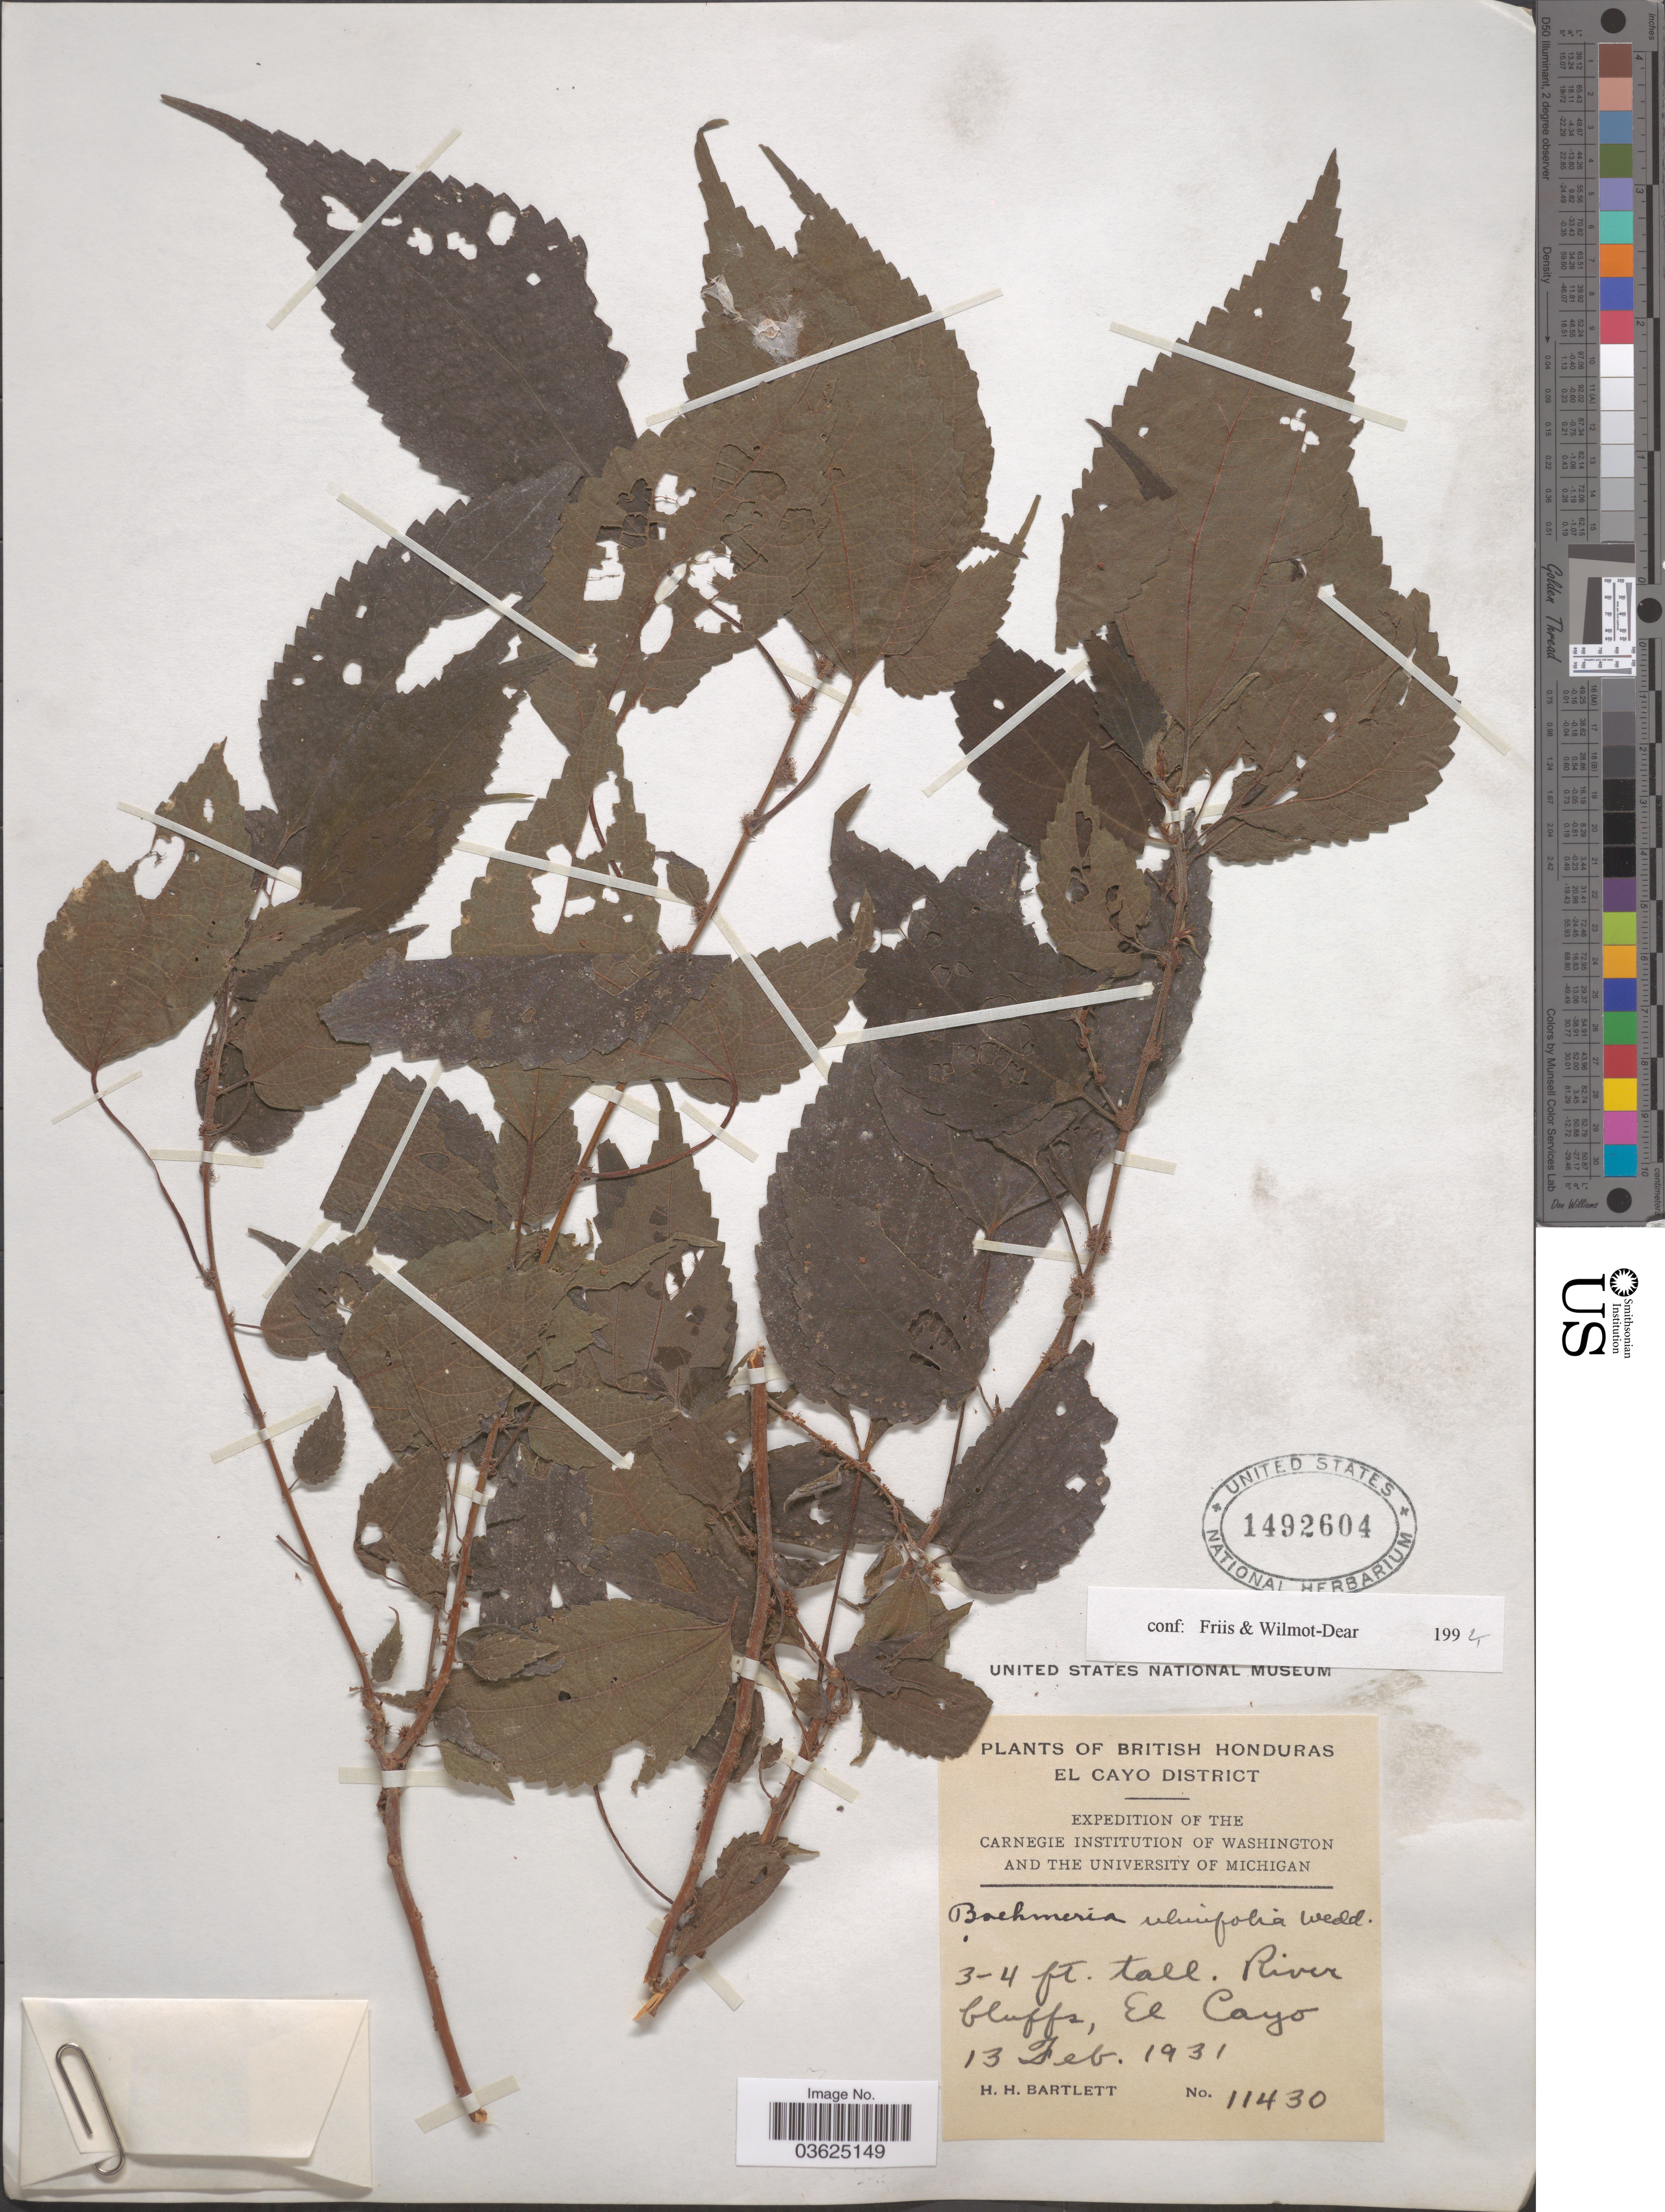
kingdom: Plantae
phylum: Tracheophyta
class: Magnoliopsida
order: Rosales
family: Urticaceae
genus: Boehmeria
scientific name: Boehmeria ulmifolia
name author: Wedd.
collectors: H. H. Bartlett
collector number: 11430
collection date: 1931-02-13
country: Belize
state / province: Cayo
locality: British Honduras. El Cayo District. River bluffs, El Cayo.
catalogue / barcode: US 1492604